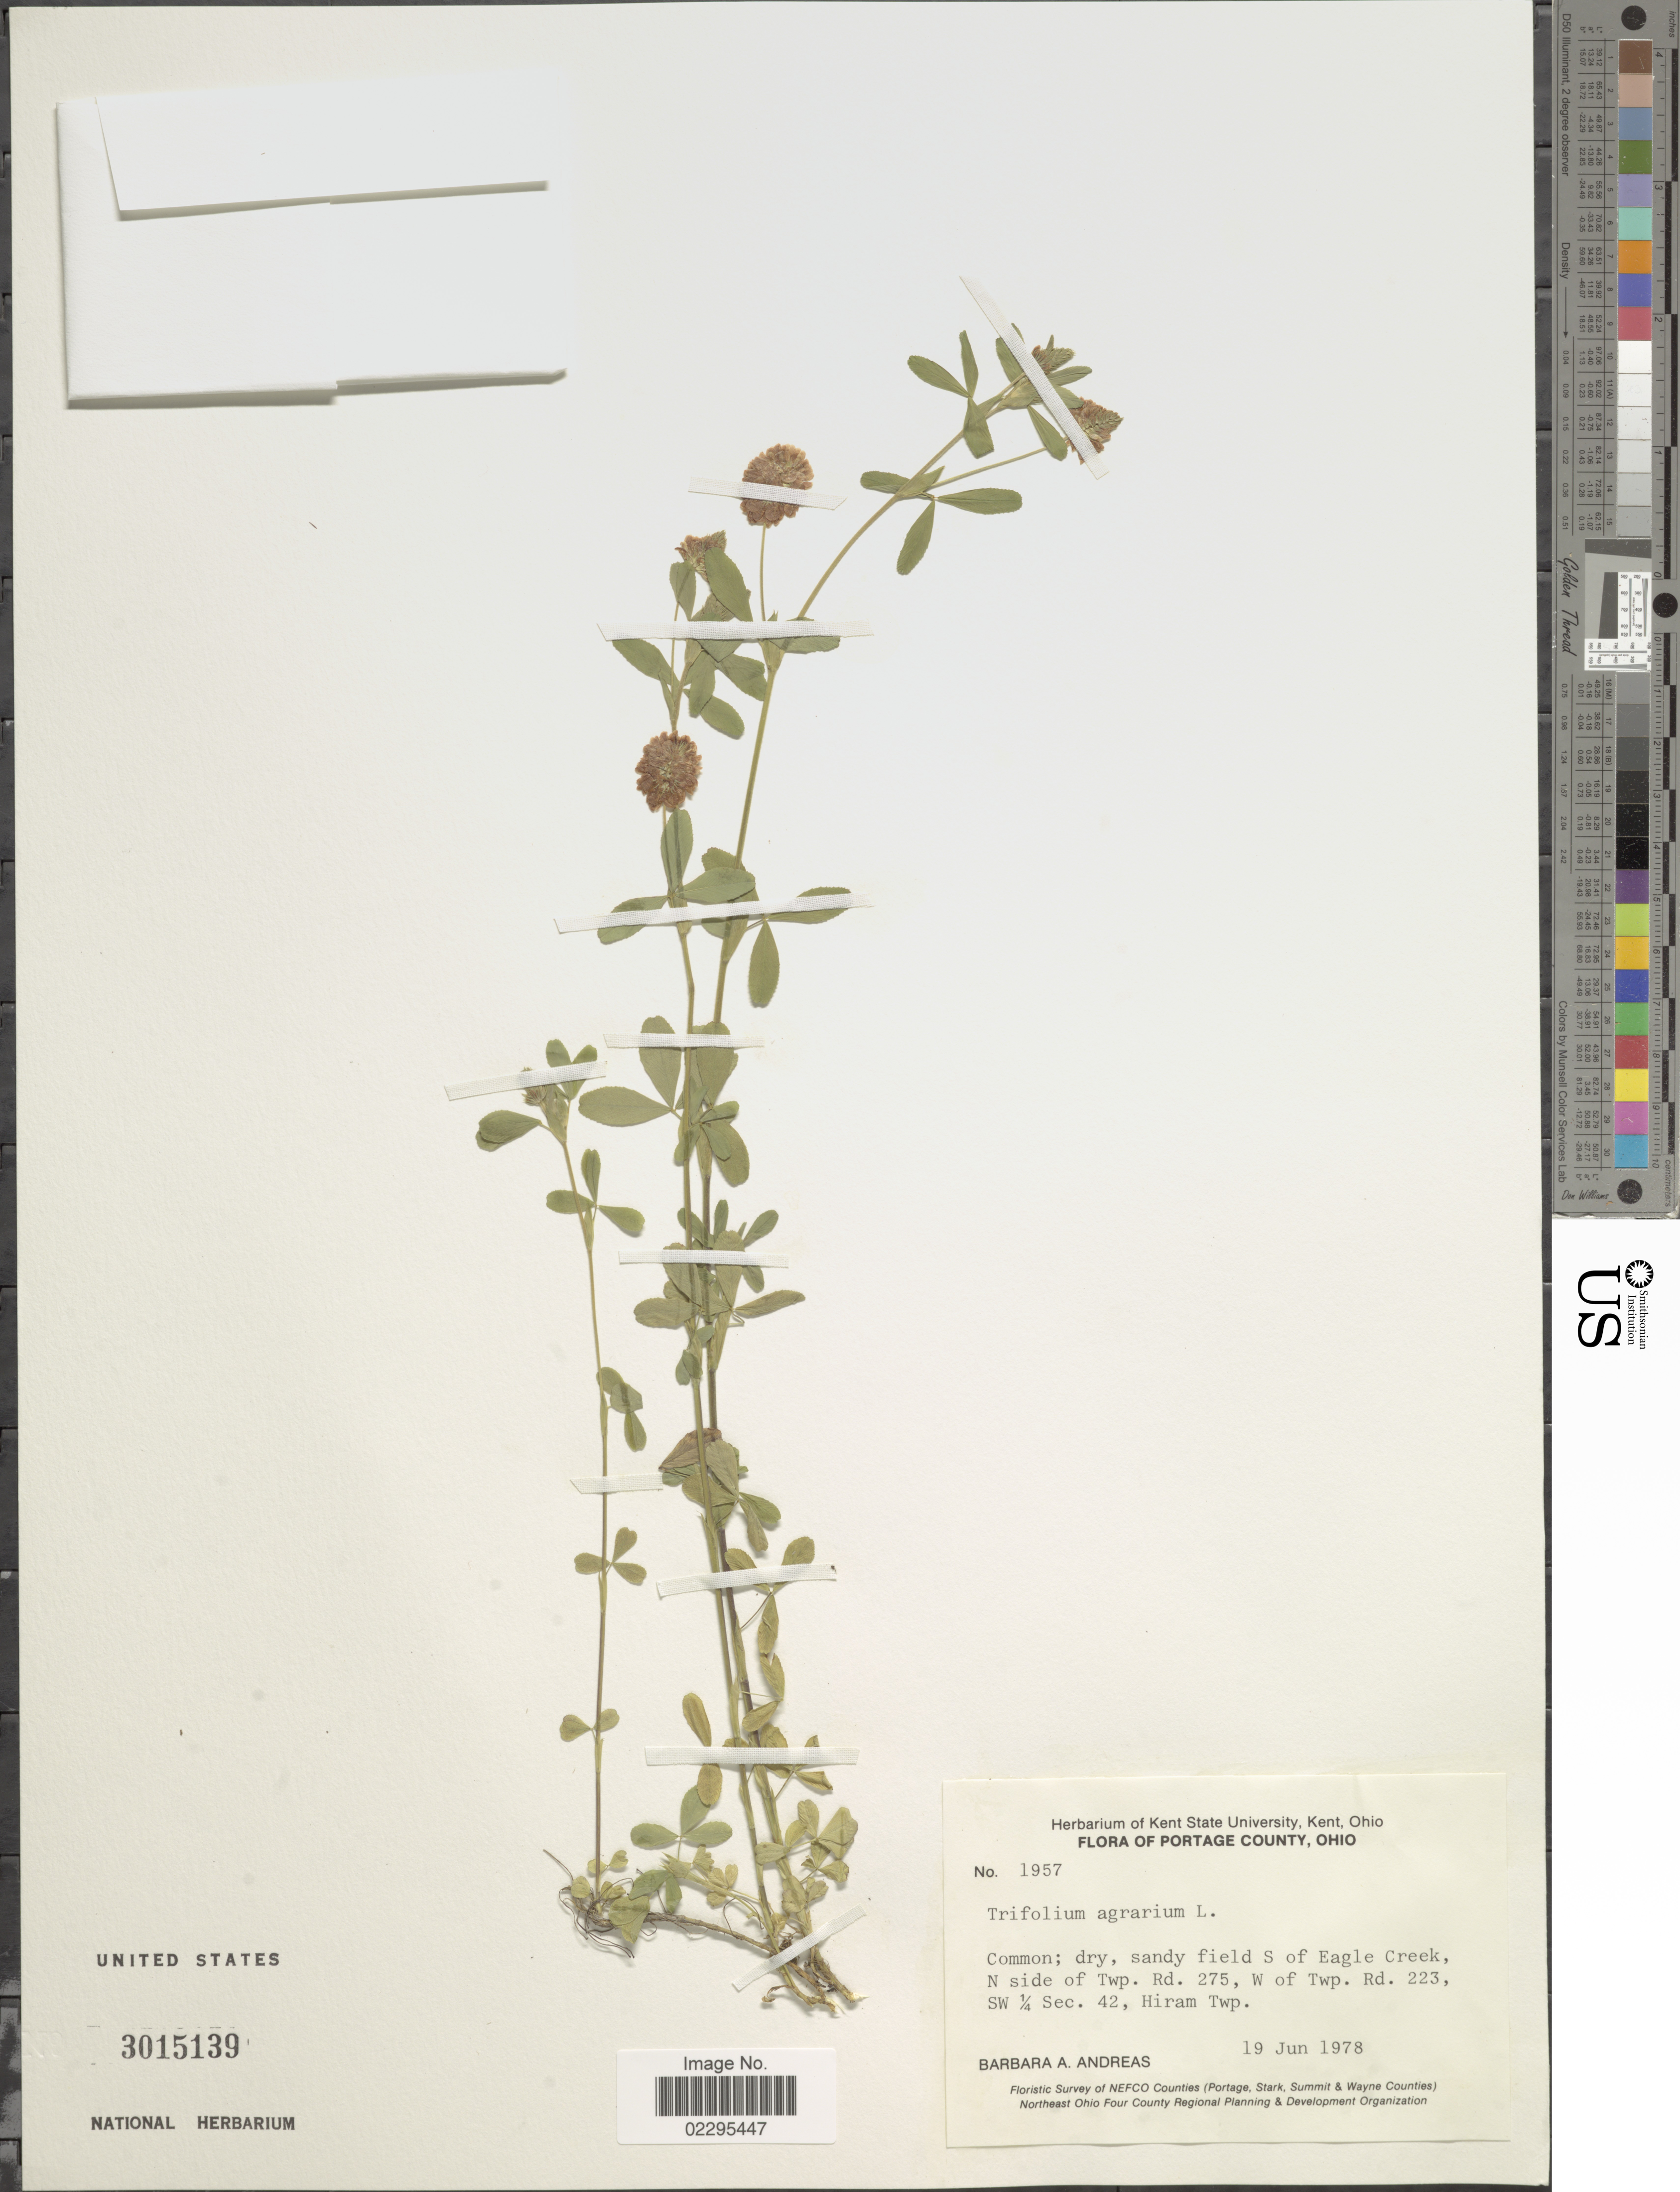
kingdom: Plantae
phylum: Tracheophyta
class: Magnoliopsida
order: Fabales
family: Fabaceae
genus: Trifolium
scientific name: Trifolium agrarium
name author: L.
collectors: B. A. Andreas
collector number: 1957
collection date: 1978-06-19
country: United States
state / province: Ohio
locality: Portage County. S of Eagle Creek, N side of Twp. Rd. 275, W of Twp. Rd. 223 SW ¼ Sec. 42, Hiram Twp.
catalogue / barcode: US 3015139